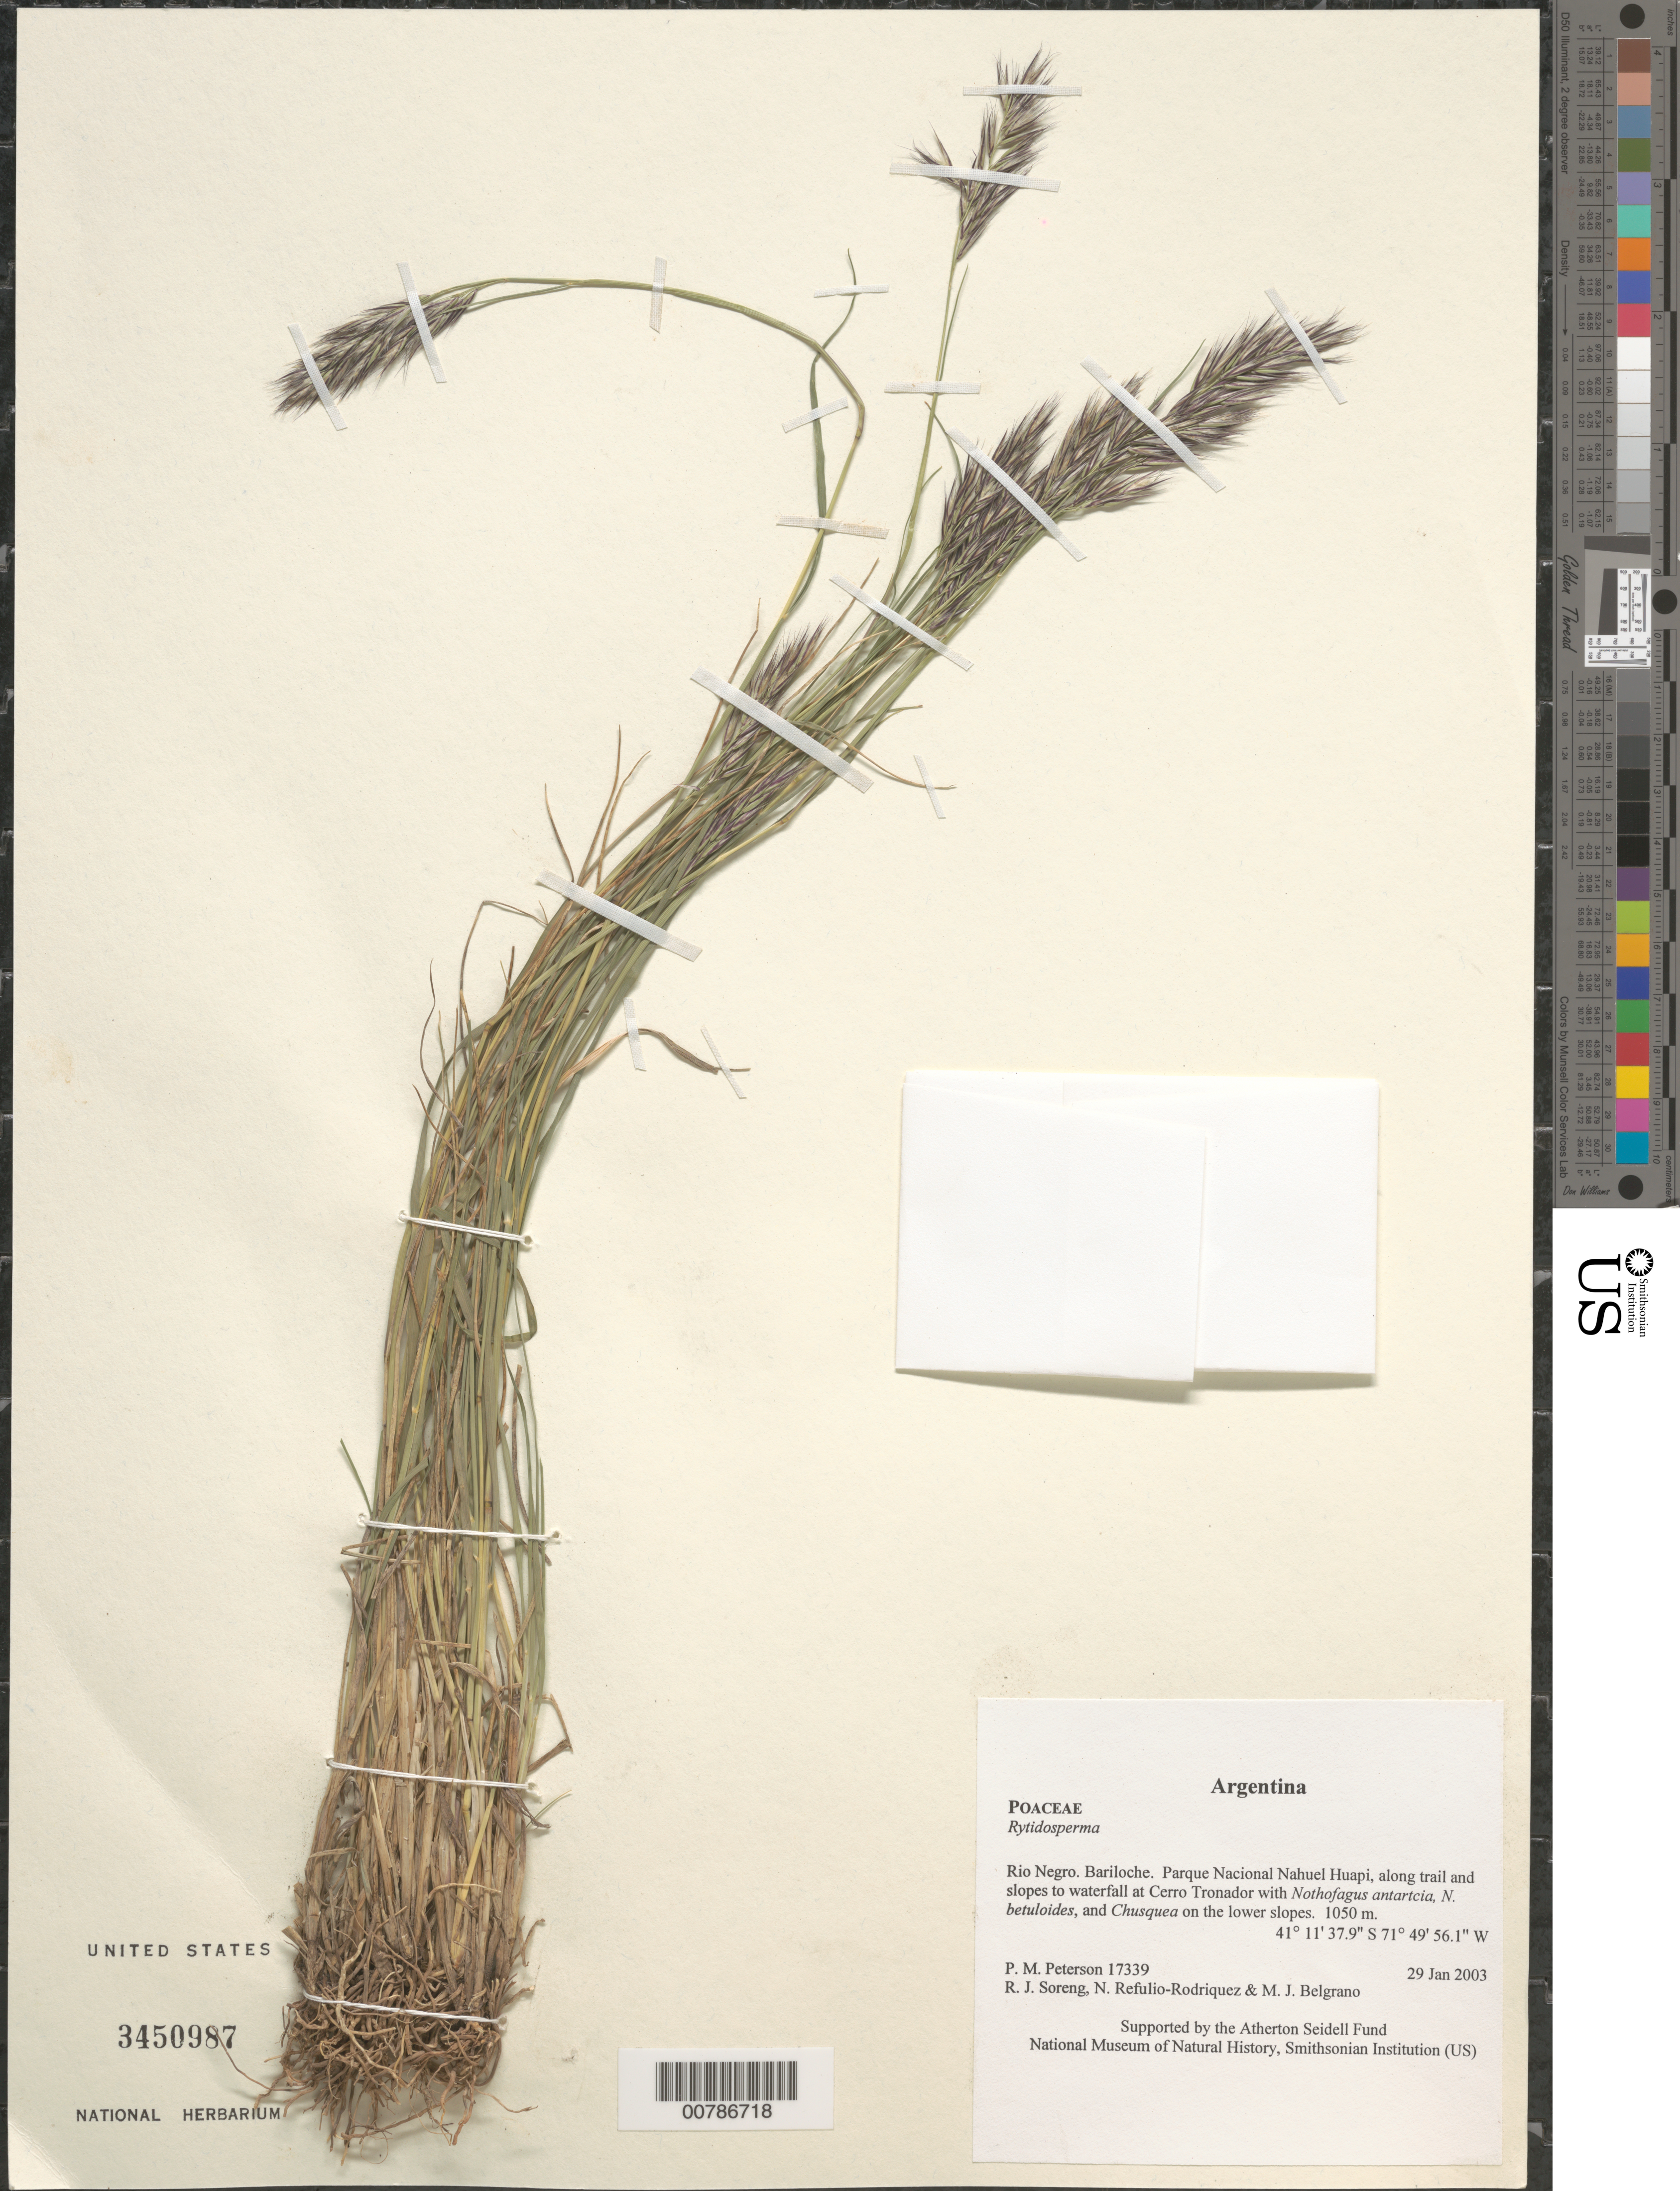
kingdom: Plantae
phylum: Tracheophyta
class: Liliopsida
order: Poales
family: Poaceae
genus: Rytidosperma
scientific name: Rytidosperma sp.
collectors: P. M. Peterson, R. J. Soreng, N. Refulio-Rodríguez & M. Belgrano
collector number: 17339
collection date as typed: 29 Jan 2003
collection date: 2003-01-29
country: Argentina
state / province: Rio Negro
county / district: Bariloche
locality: Parque Nacional Nahuel Huapi, along trail and slopes to waterfall at Cerro Tronador with Nothofagus antartcia, N. betuloides, and Chusquea on the lower slopes.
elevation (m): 1050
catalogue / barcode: US 3450987